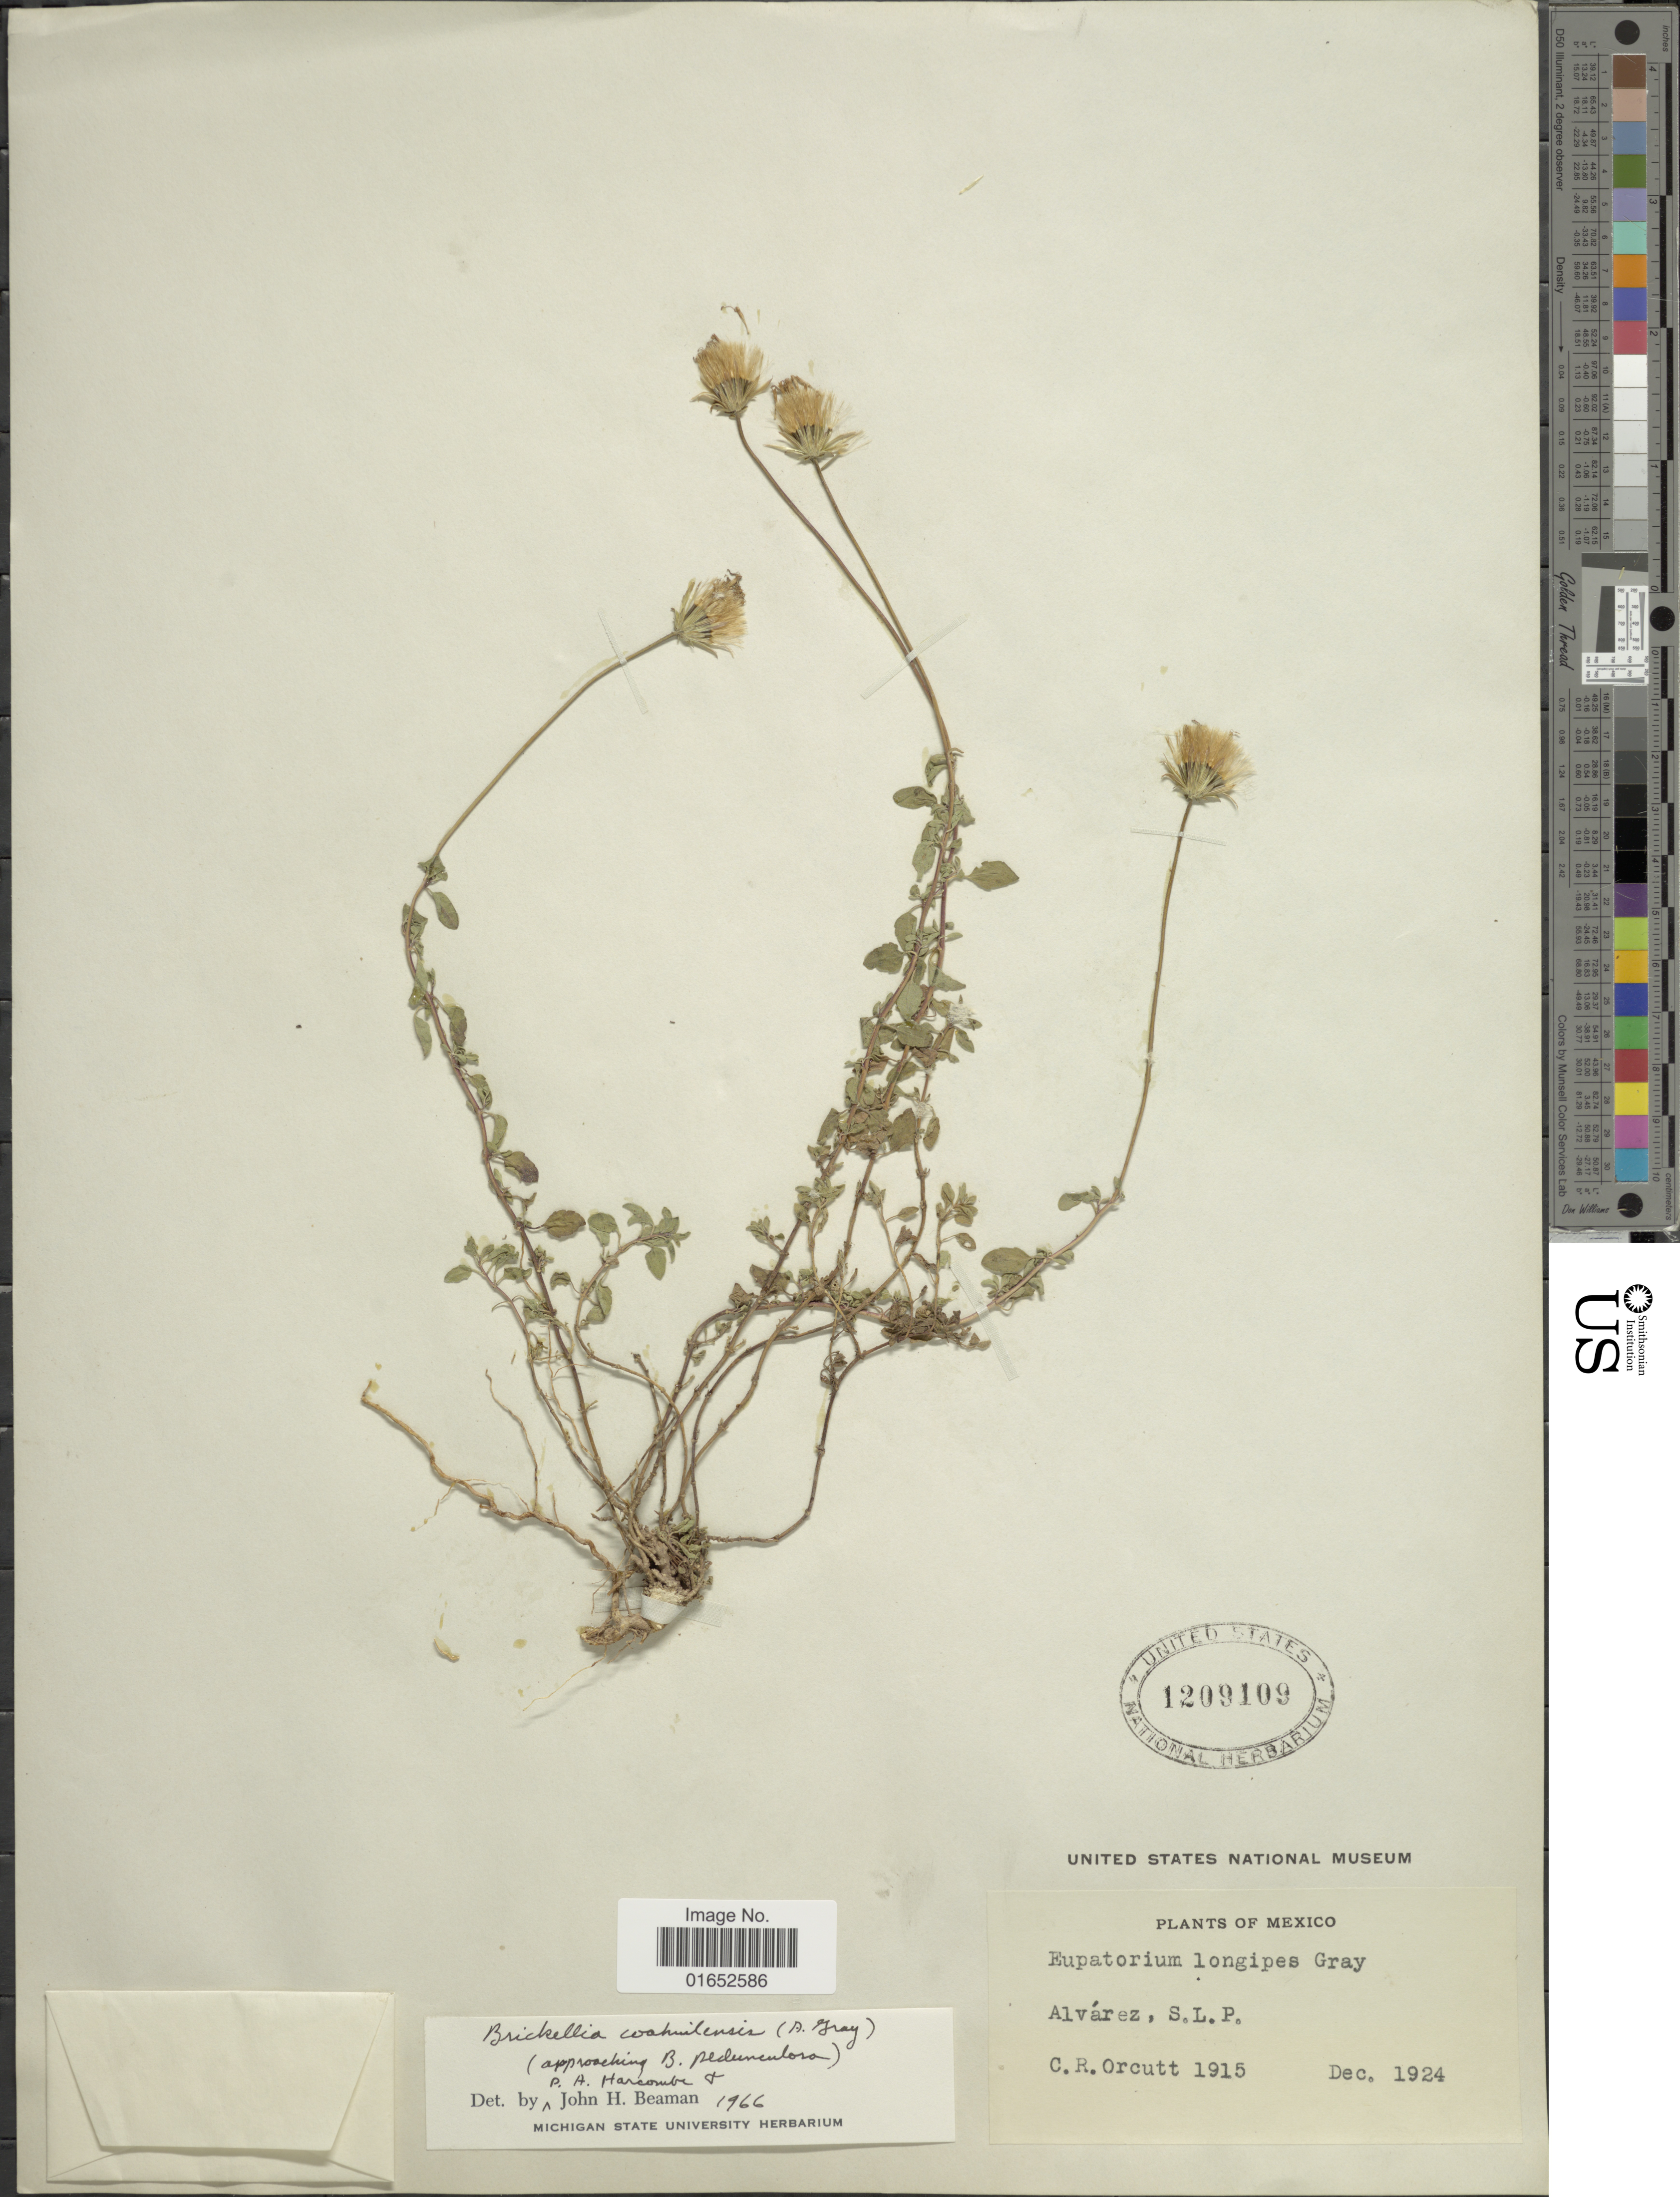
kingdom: Plantae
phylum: Tracheophyta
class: Magnoliopsida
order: Asterales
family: Asteraceae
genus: Phanerostylis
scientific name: Phanerostylis coahuilensis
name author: (A. Gray) R.M. King & H. Rob.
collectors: C. R. Orcutt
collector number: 1915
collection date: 1924-12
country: Mexico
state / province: San Luis Potosí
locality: Alvárez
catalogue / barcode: US 1209109